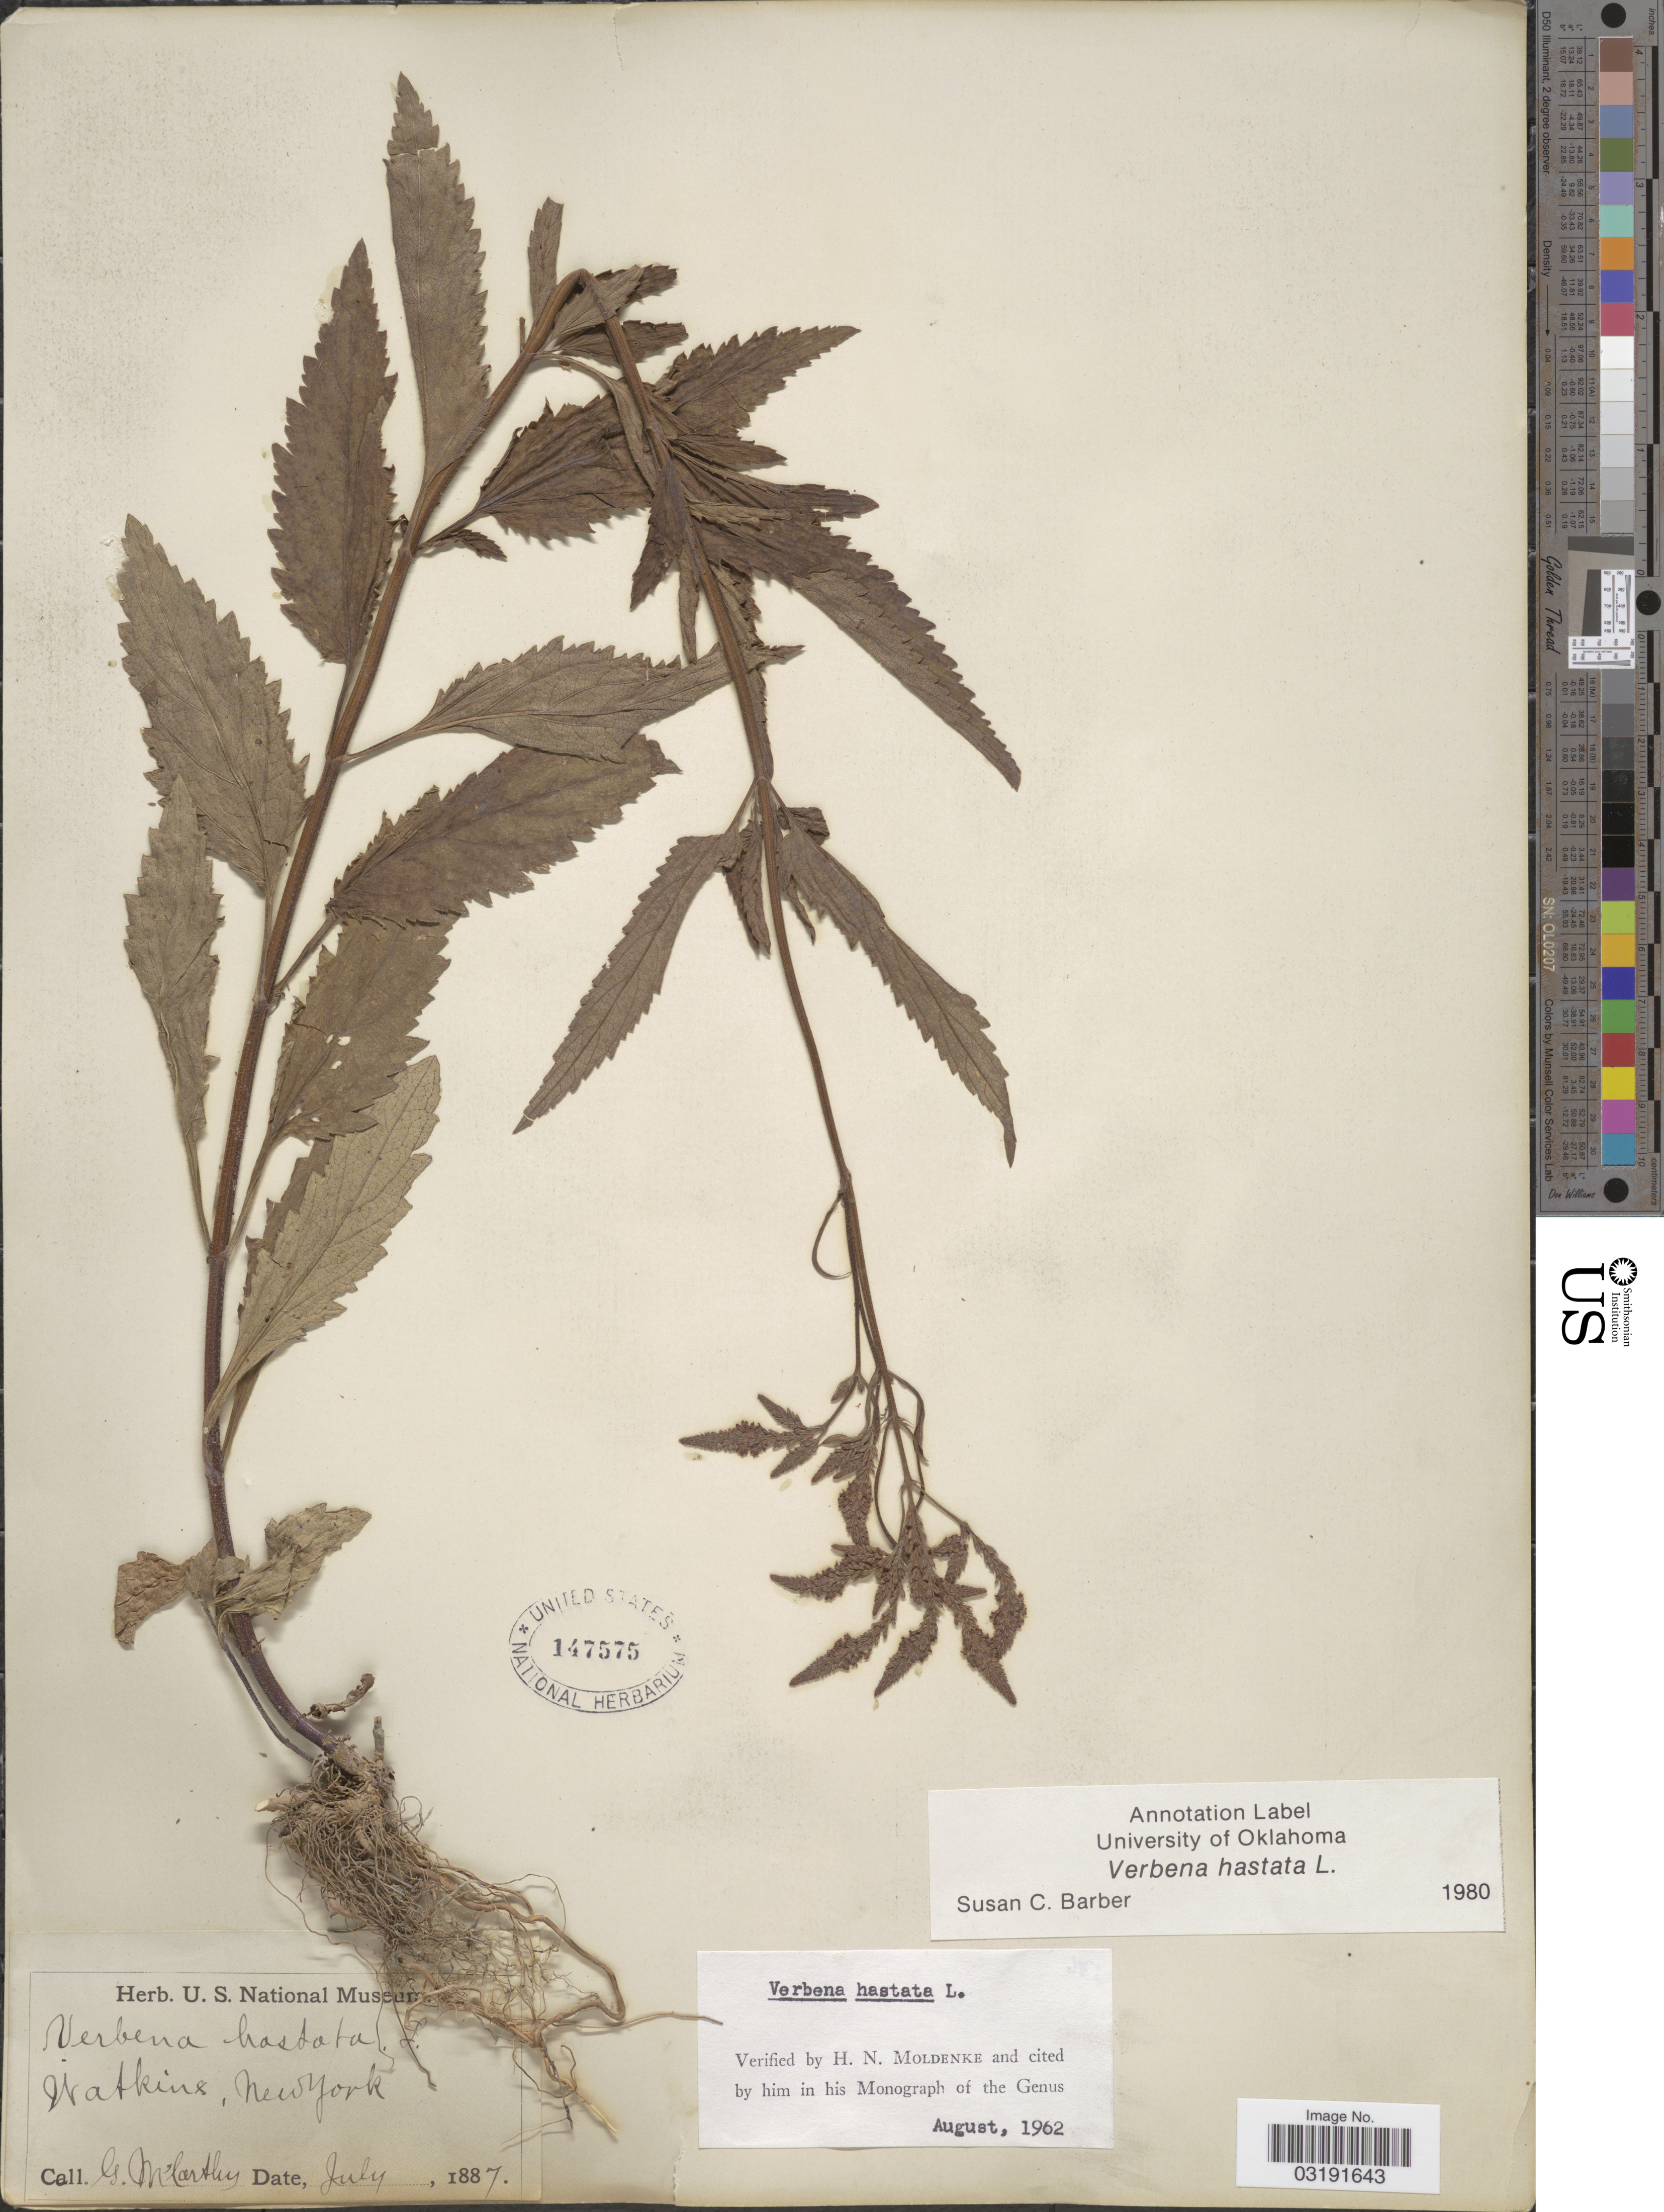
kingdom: Plantae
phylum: Tracheophyta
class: Magnoliopsida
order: Lamiales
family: Verbenaceae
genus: Verbena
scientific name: Verbena hastata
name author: L.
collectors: G. McCarthy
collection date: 1887-07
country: United States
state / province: New York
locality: Watkins.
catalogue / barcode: US 147575